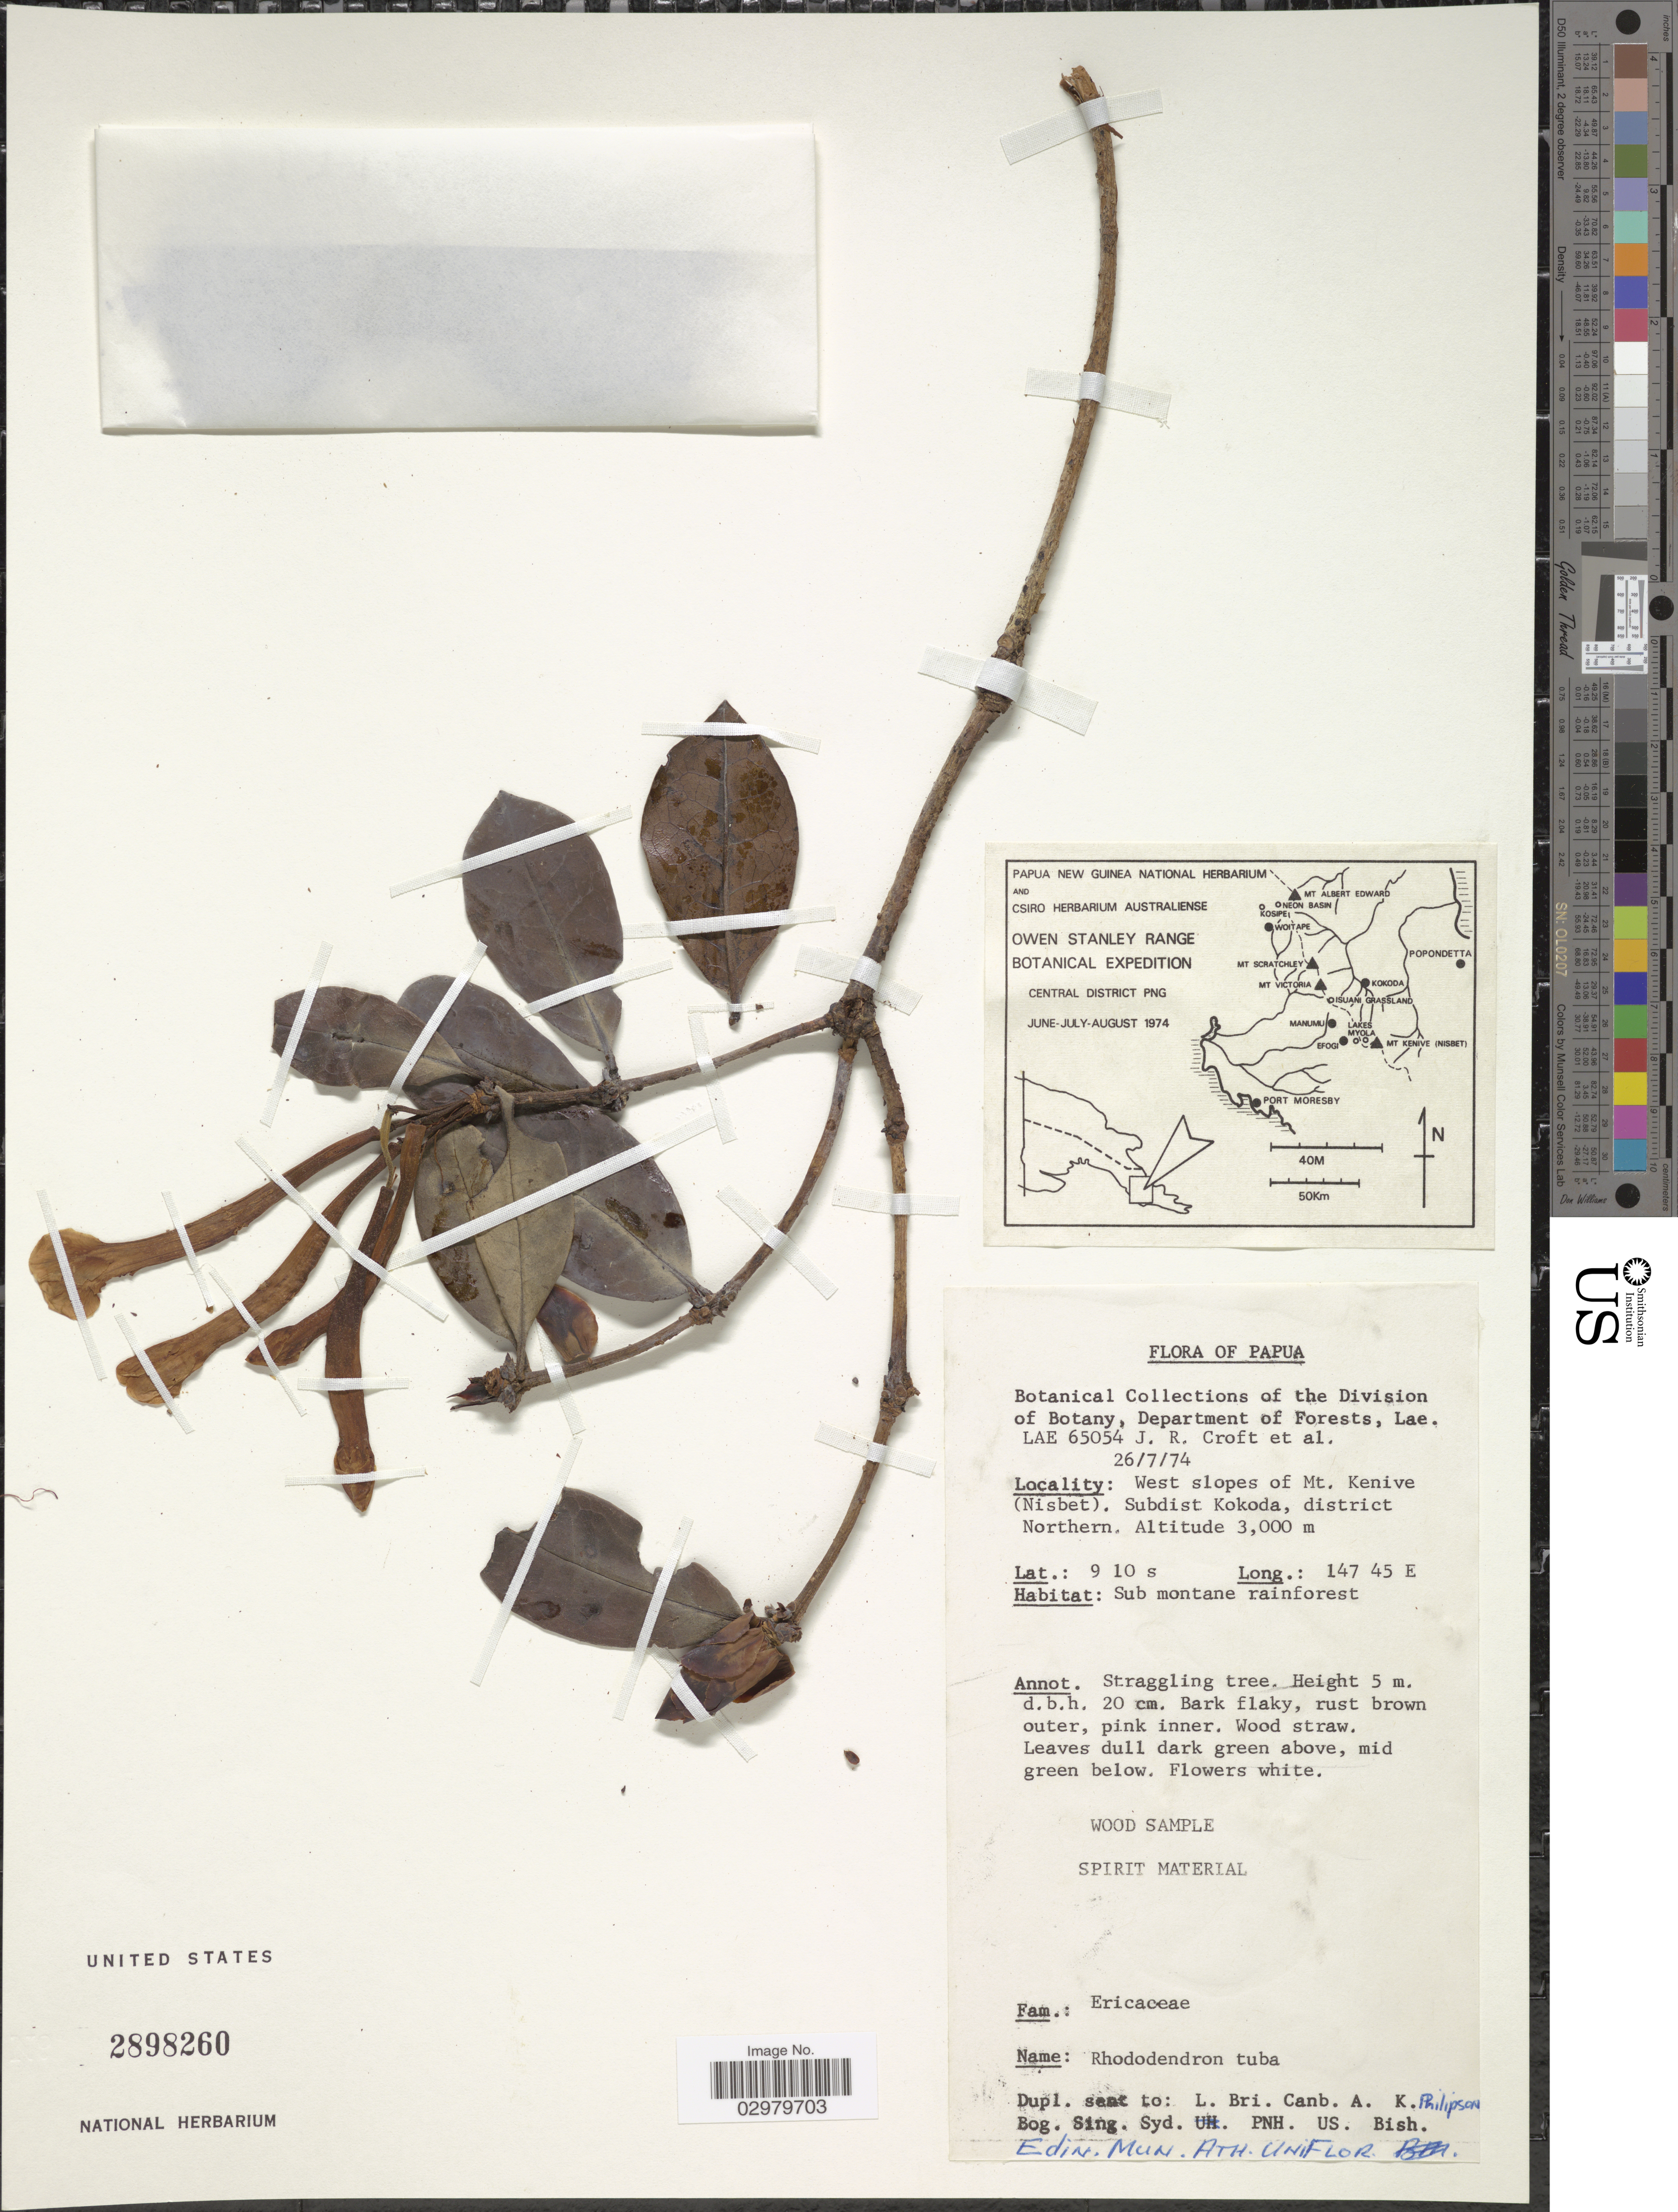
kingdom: Plantae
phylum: Tracheophyta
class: Magnoliopsida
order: Ericales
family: Ericaceae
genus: Rhododendron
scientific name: Rhododendron tuba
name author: Sleumer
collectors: J. R. Croft & et al.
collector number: LAE 65054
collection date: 1974-07-26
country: Papua New Guinea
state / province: Northern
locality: Papua. West slopes of Mt. Kenive (Nisbet). Subdist Kokoda, district Northern.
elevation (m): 3000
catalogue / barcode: US 2898260